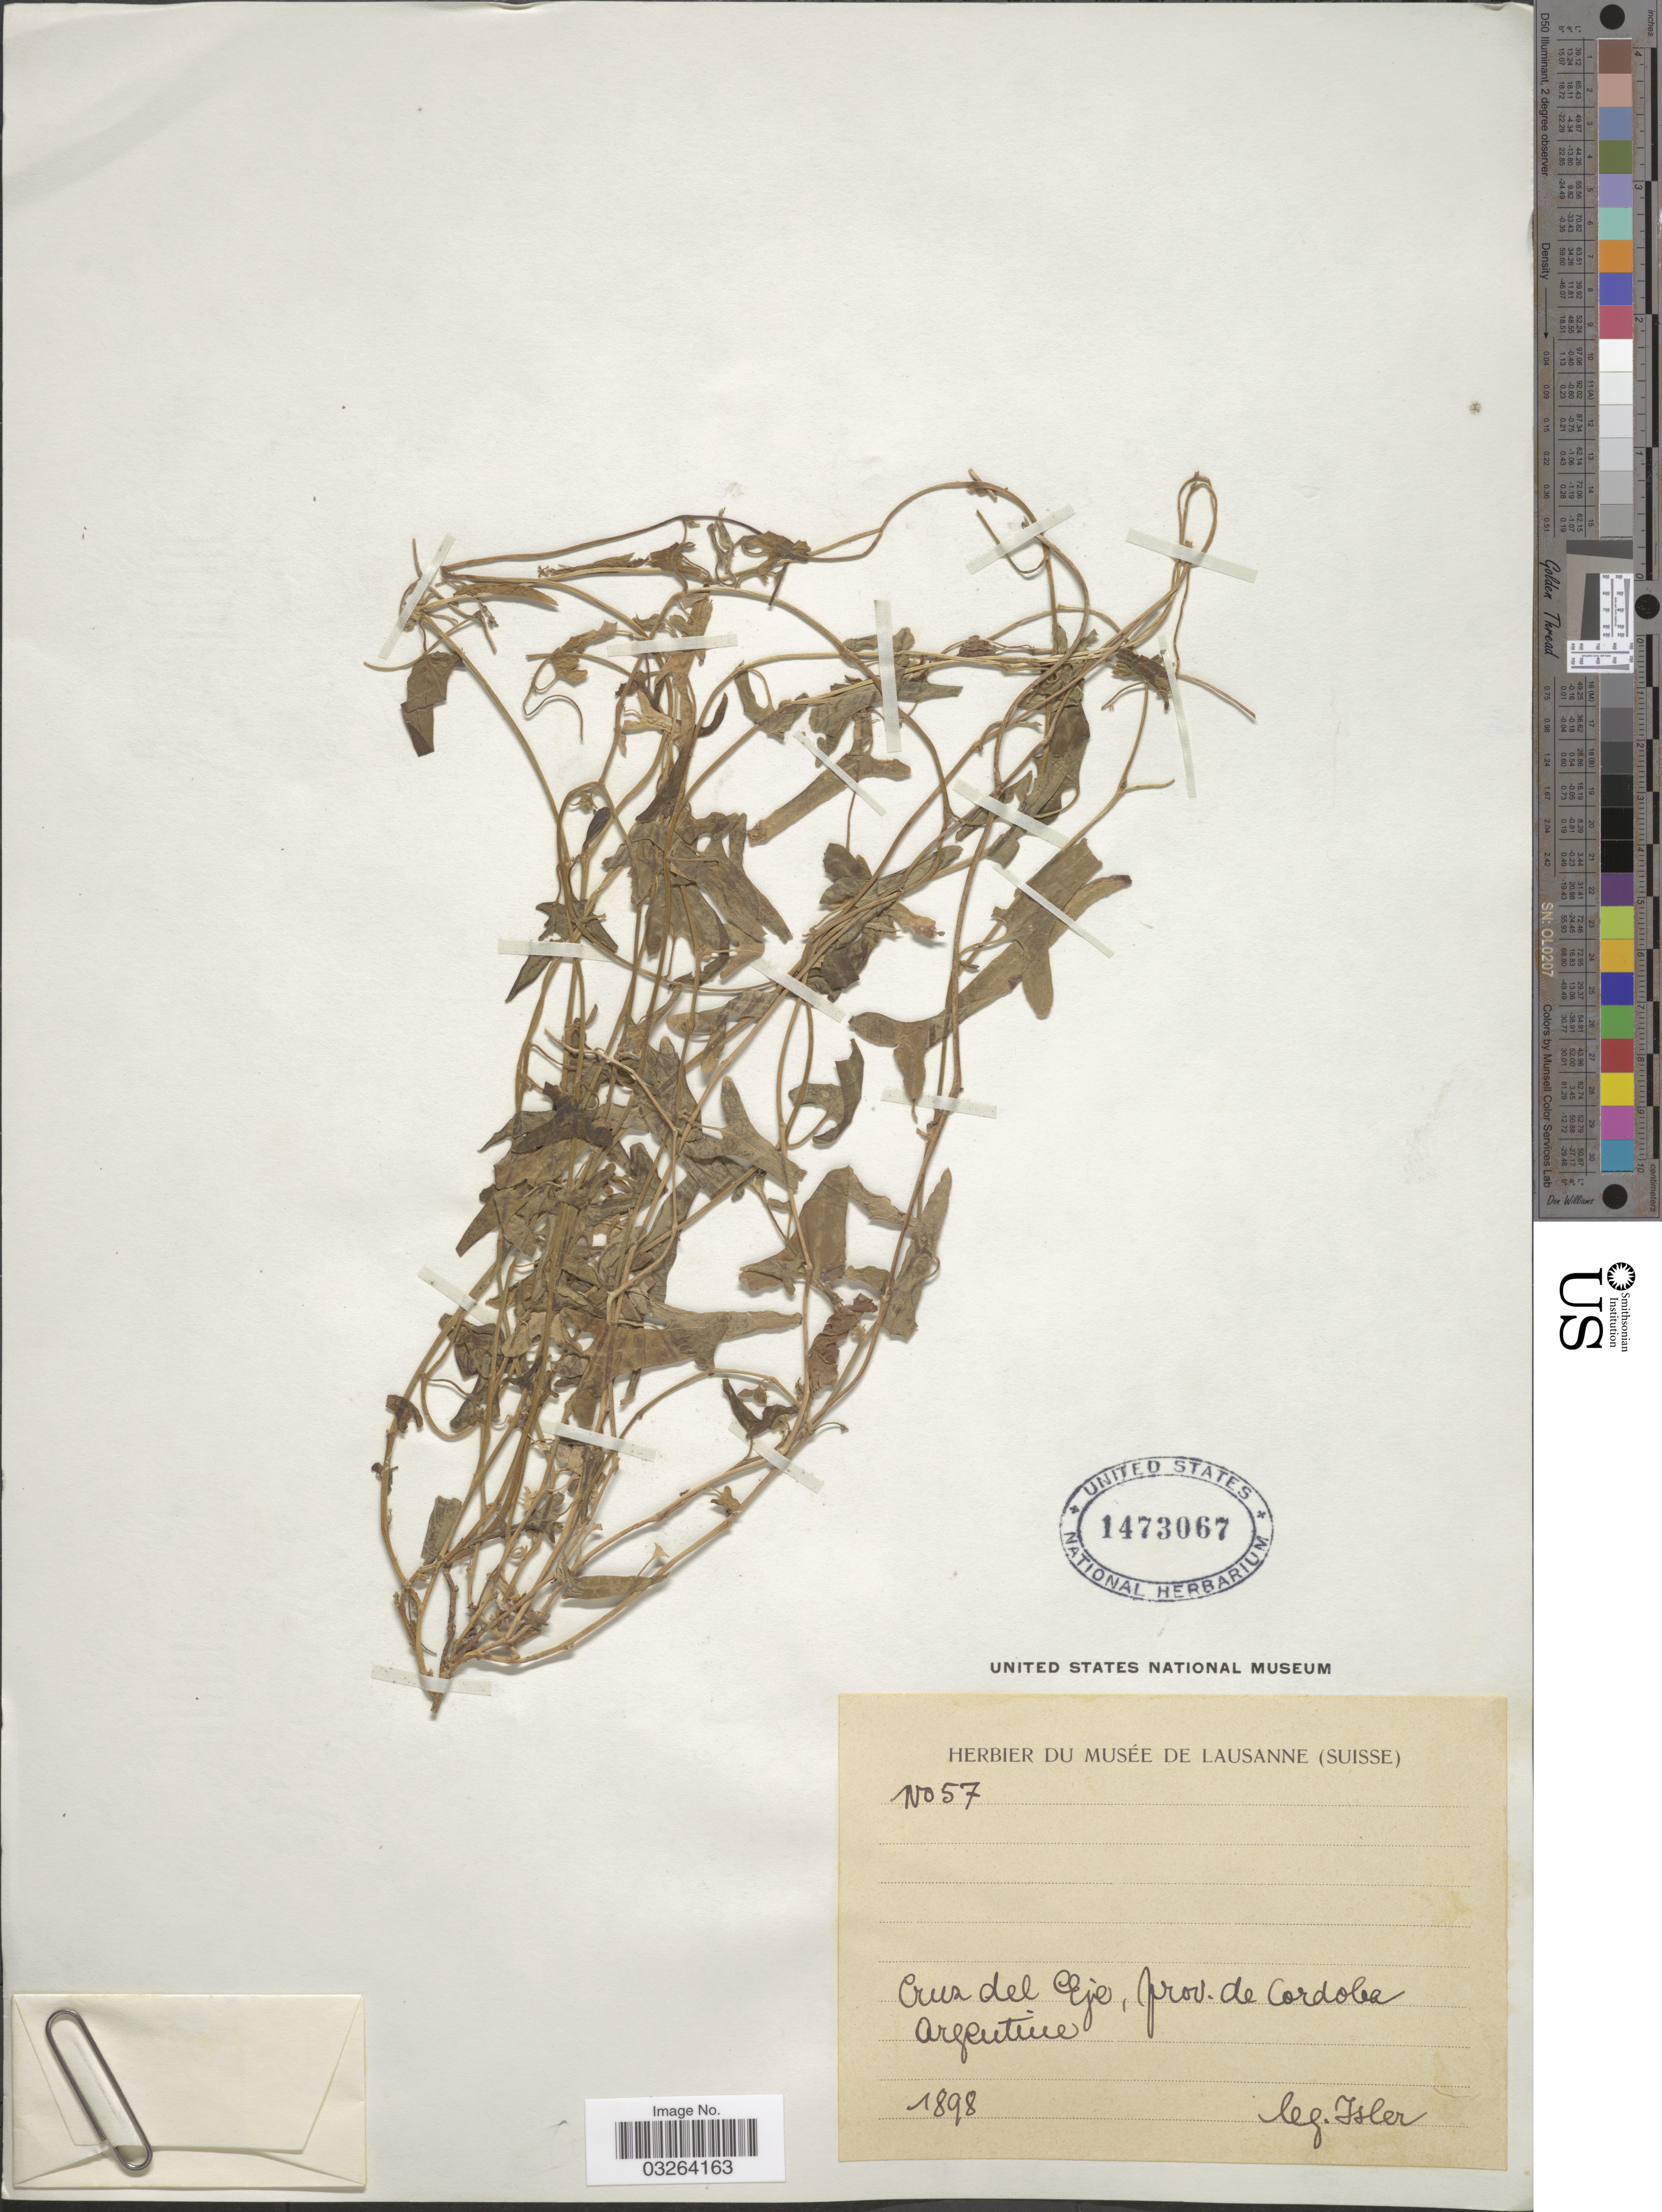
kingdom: Plantae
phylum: Tracheophyta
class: Magnoliopsida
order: Gentianales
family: Apocynaceae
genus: Morrenia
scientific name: Morrenia brachystephana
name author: Griseb.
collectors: -. Isler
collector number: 57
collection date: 1898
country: Argentina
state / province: Cordoba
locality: Cruz del Eje, prov. de Cordoba.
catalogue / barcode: US 1473067